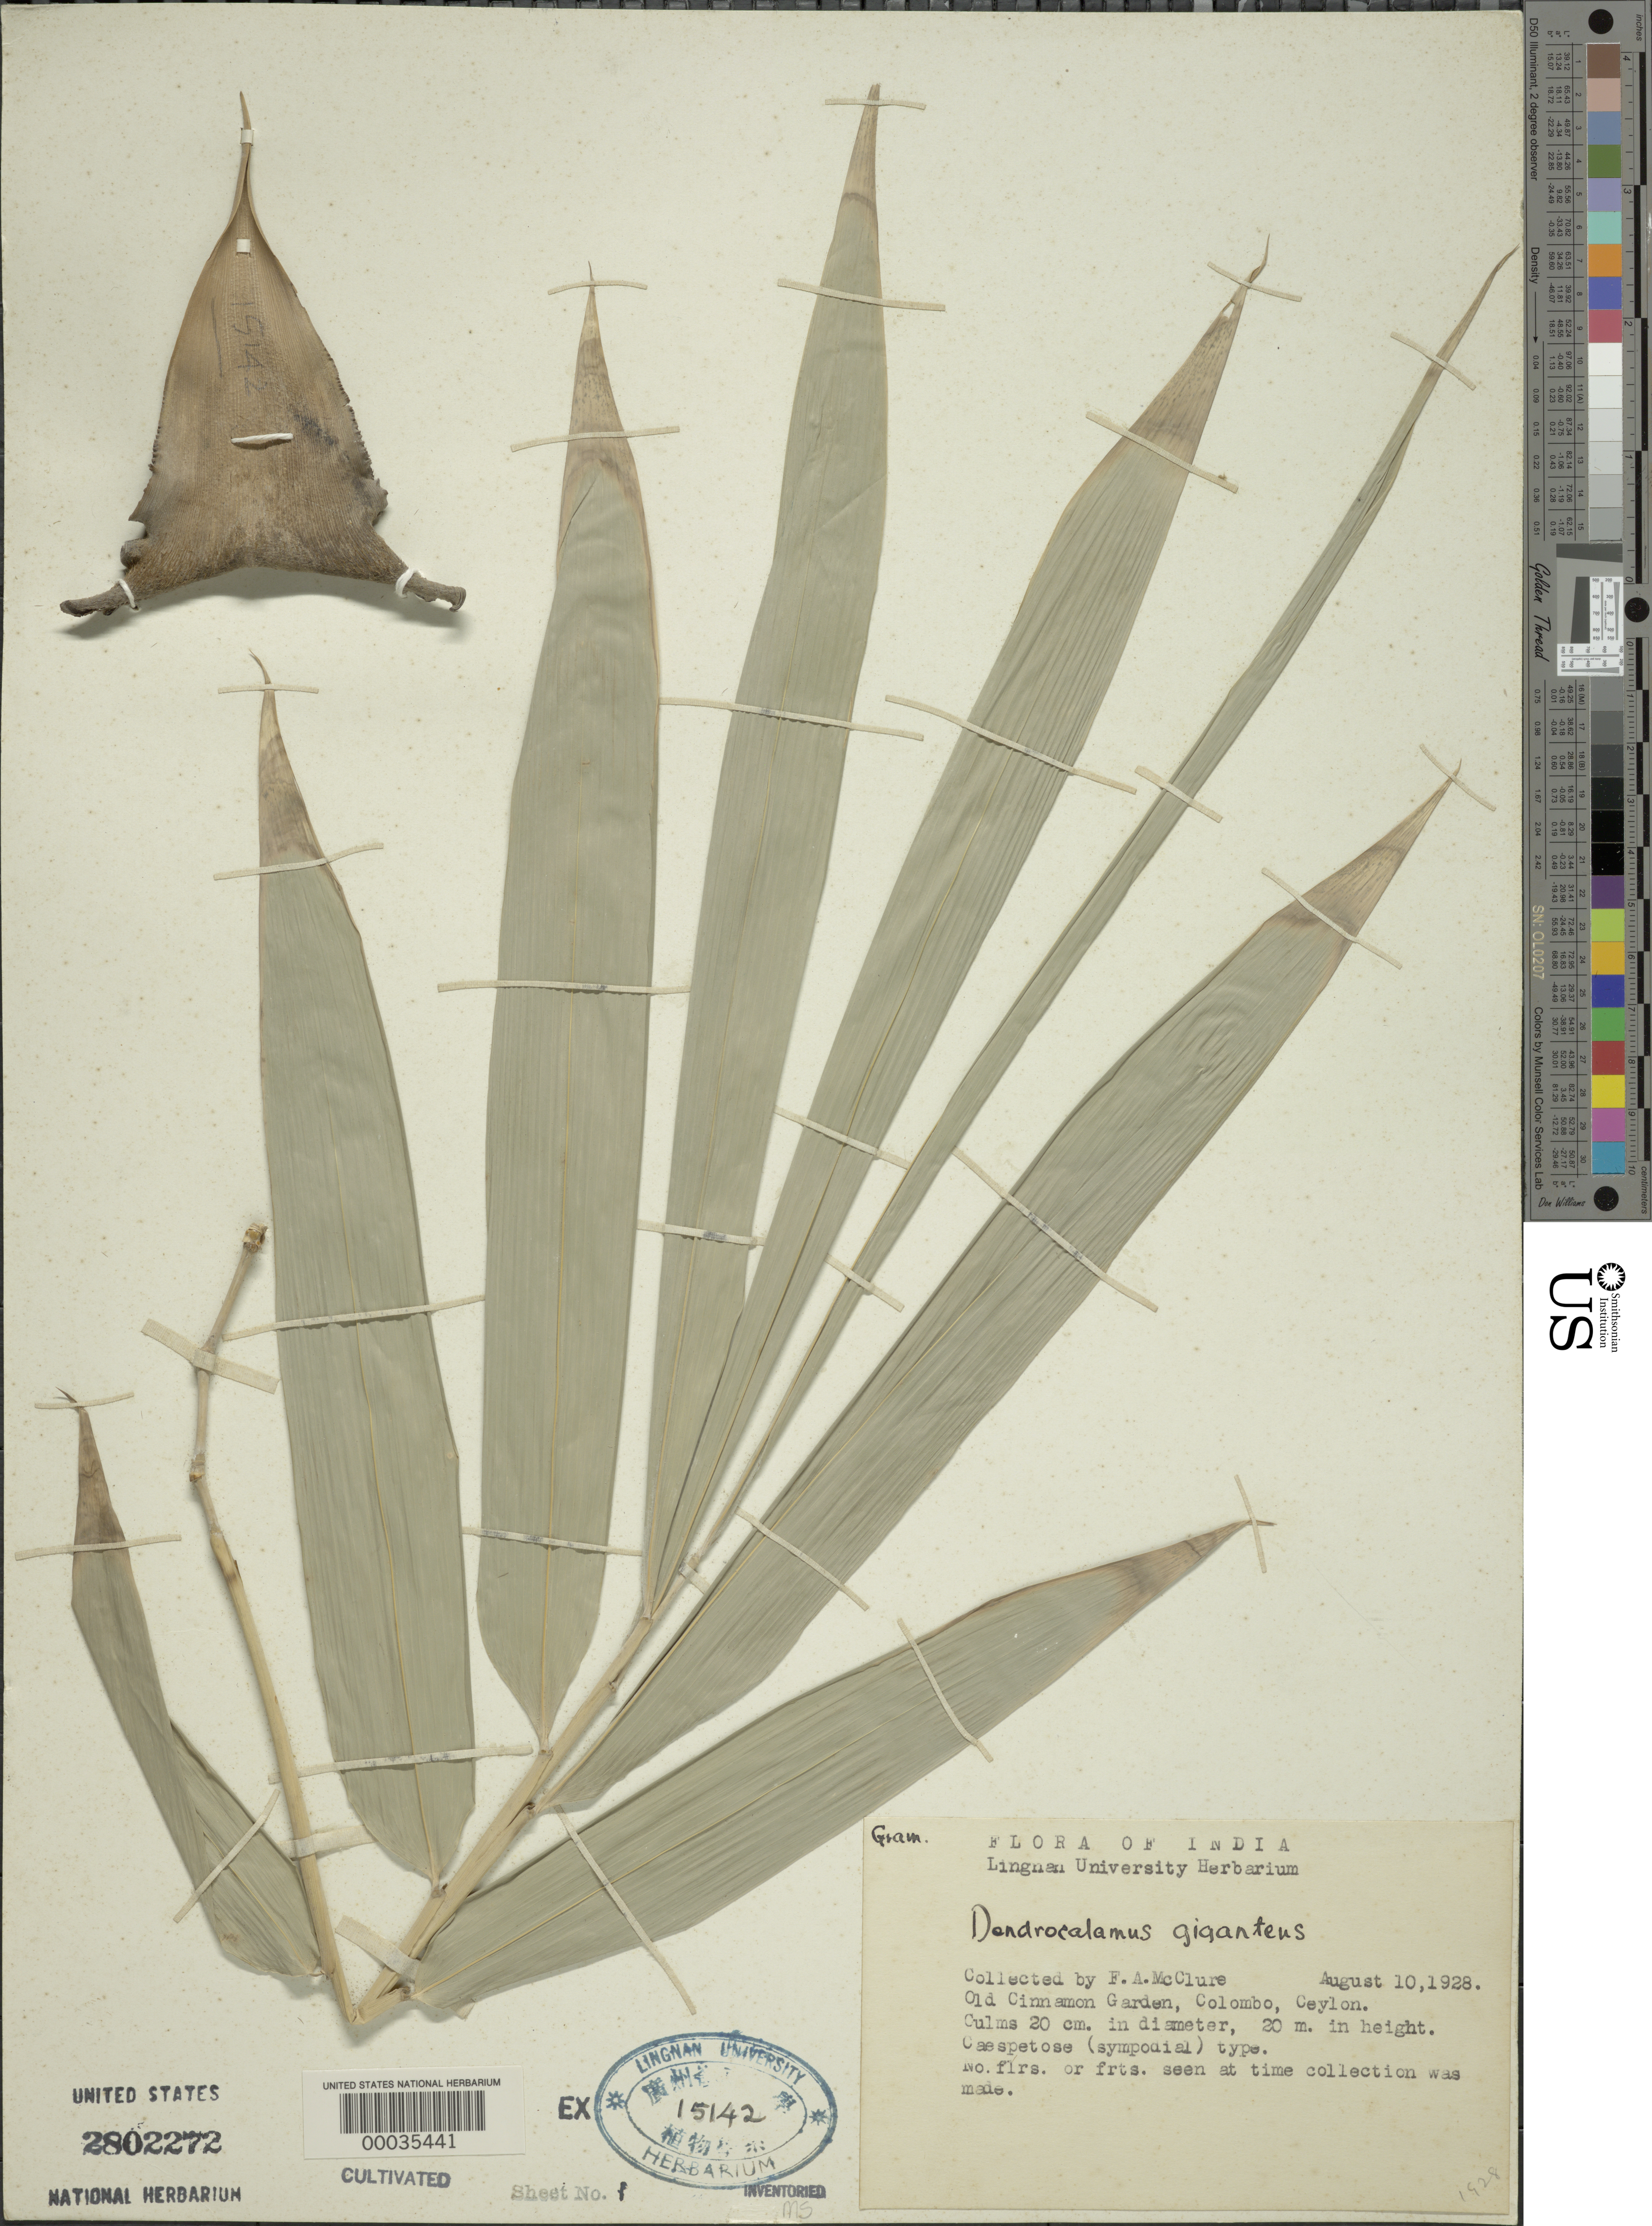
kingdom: Plantae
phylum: Tracheophyta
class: Liliopsida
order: Poales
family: Poaceae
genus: Dendrocalamus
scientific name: Dendrocalamus giganteus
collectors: F. A. McClure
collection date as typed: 10 Aug 1928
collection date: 1928-08-10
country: Sri Lanka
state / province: Western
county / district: Colombo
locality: Old cinnamon garden-colombo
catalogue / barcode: US 2802272